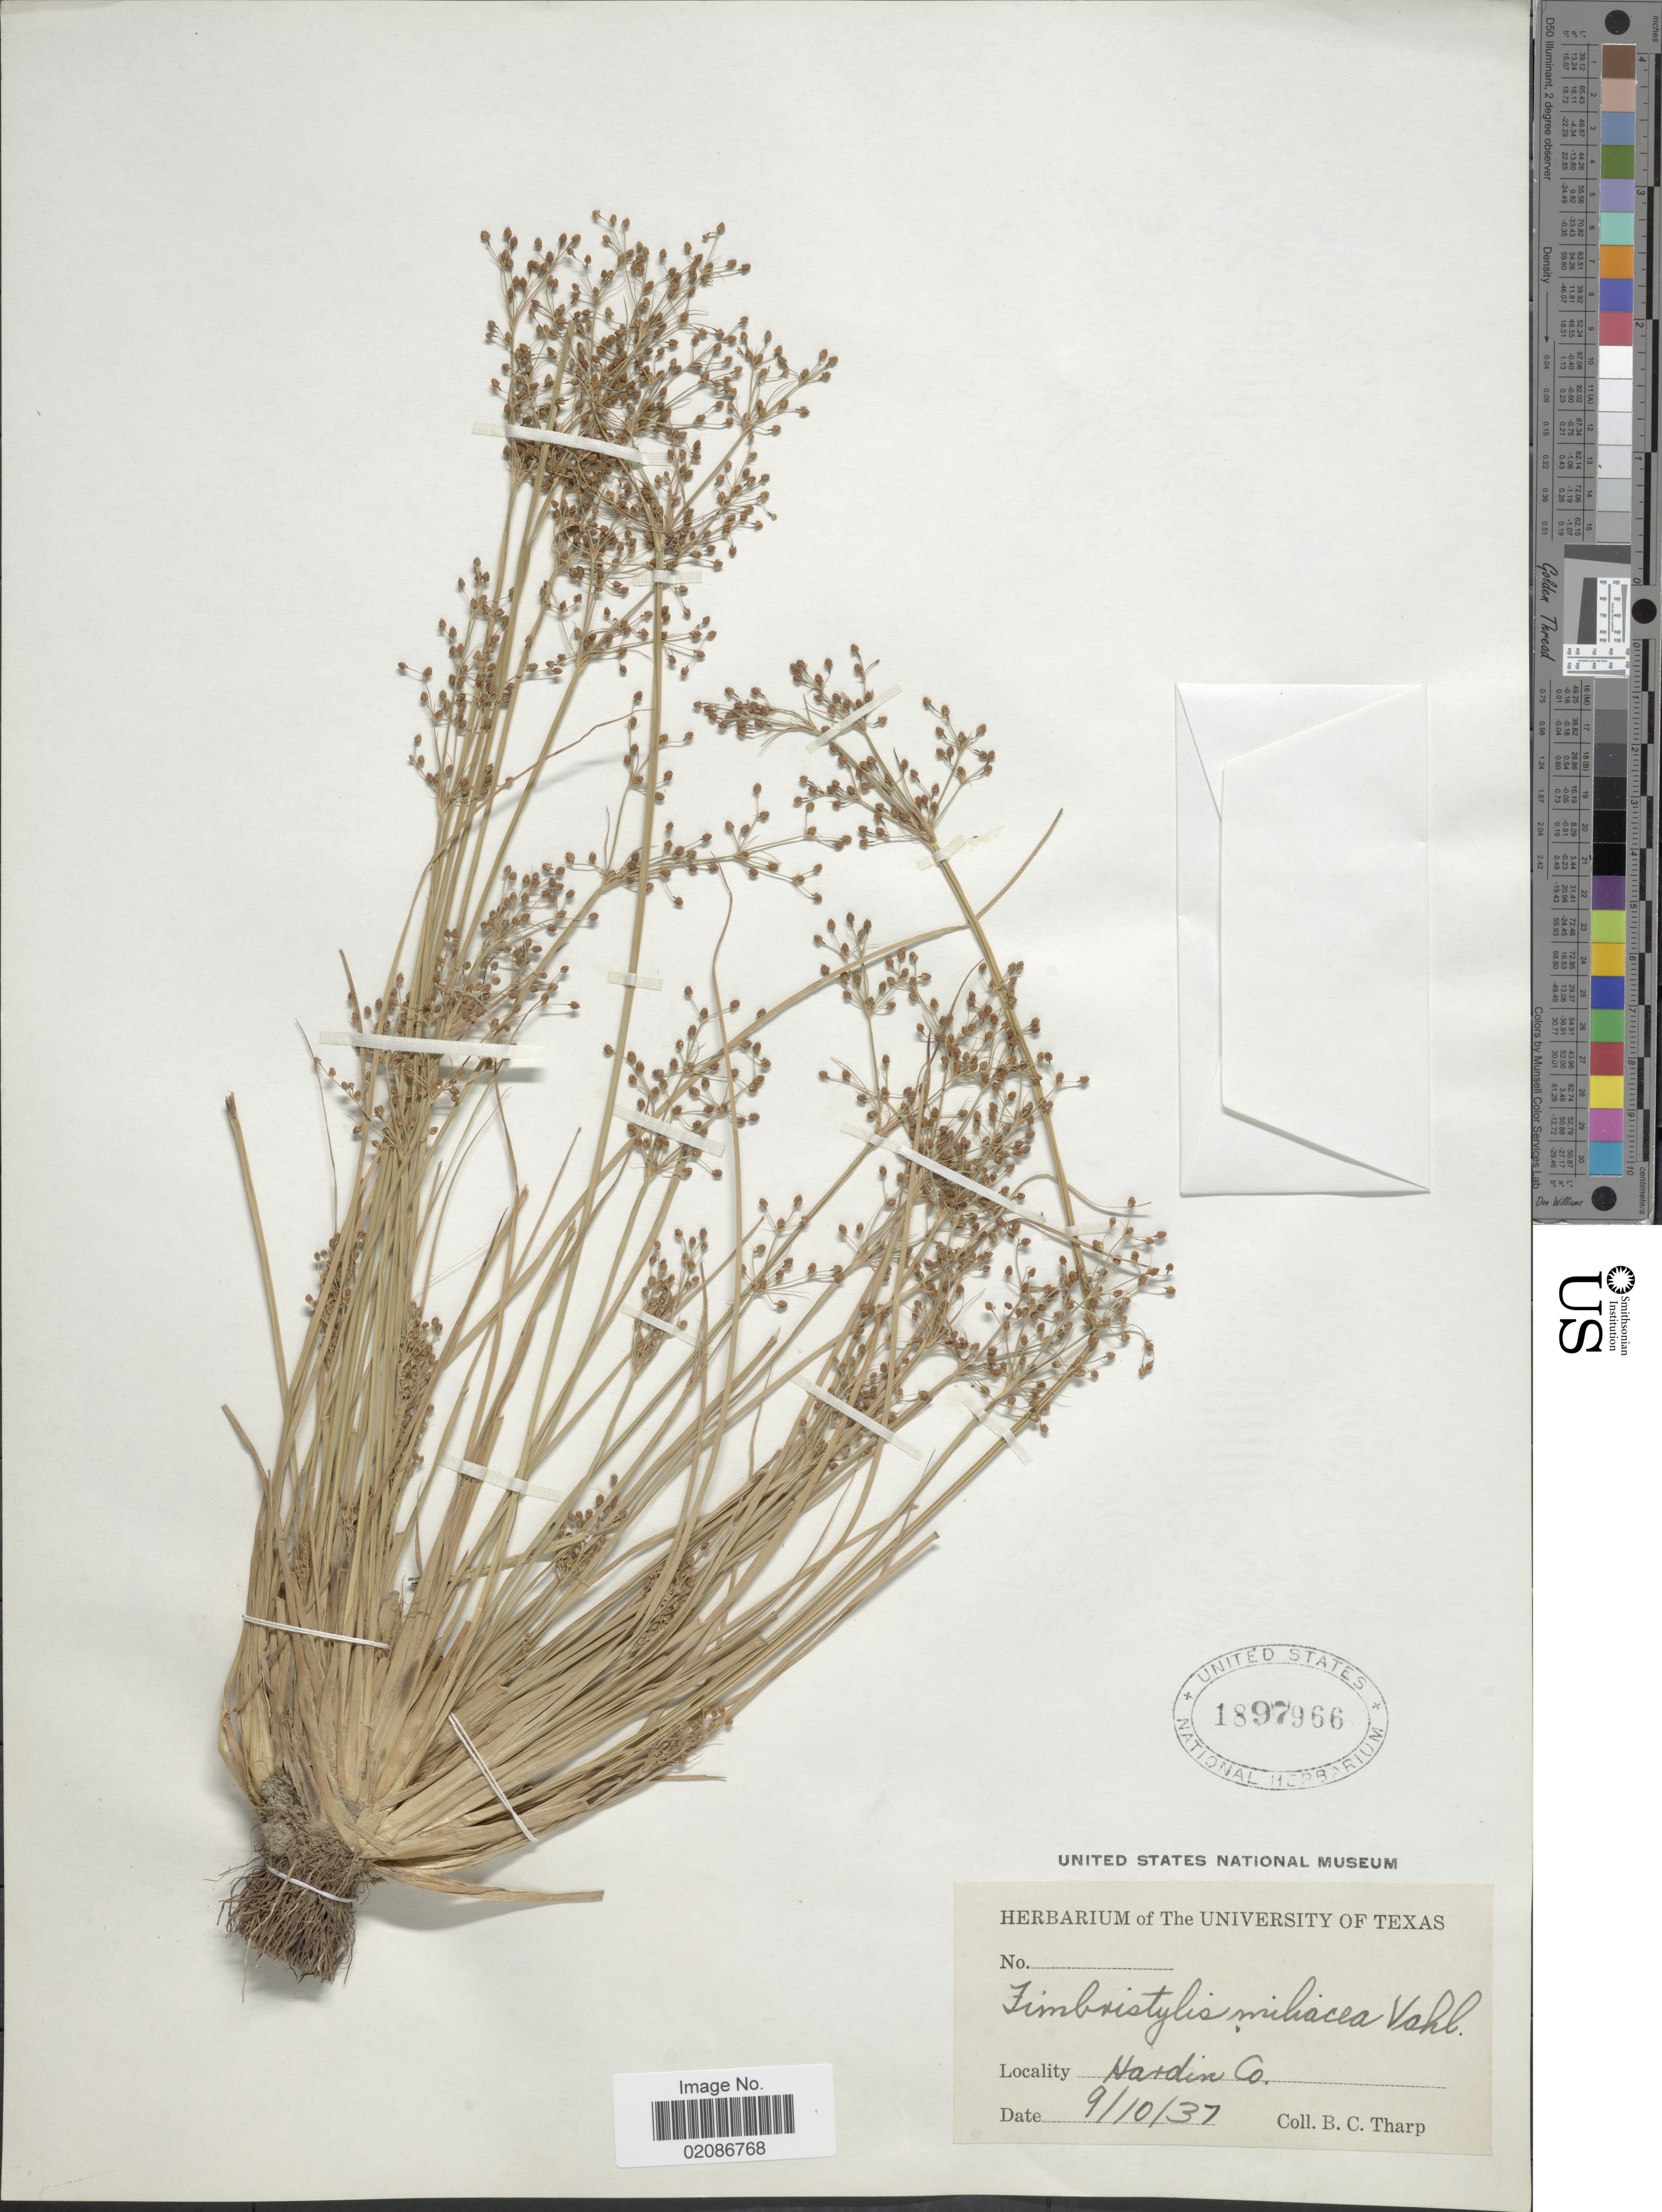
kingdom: Plantae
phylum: Tracheophyta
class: Liliopsida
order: Poales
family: Cyperaceae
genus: Fimbristylis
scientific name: Fimbristylis littoralis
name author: Gaudich.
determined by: Strong, M. T., (US), Smithsonian Institution - National Museum of Natural History (UNITED STATES)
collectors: B. C. Tharp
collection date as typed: Transcribed d/m/y: 10/9/37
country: United States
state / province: Texas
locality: Hardin Co.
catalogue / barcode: US 1897966